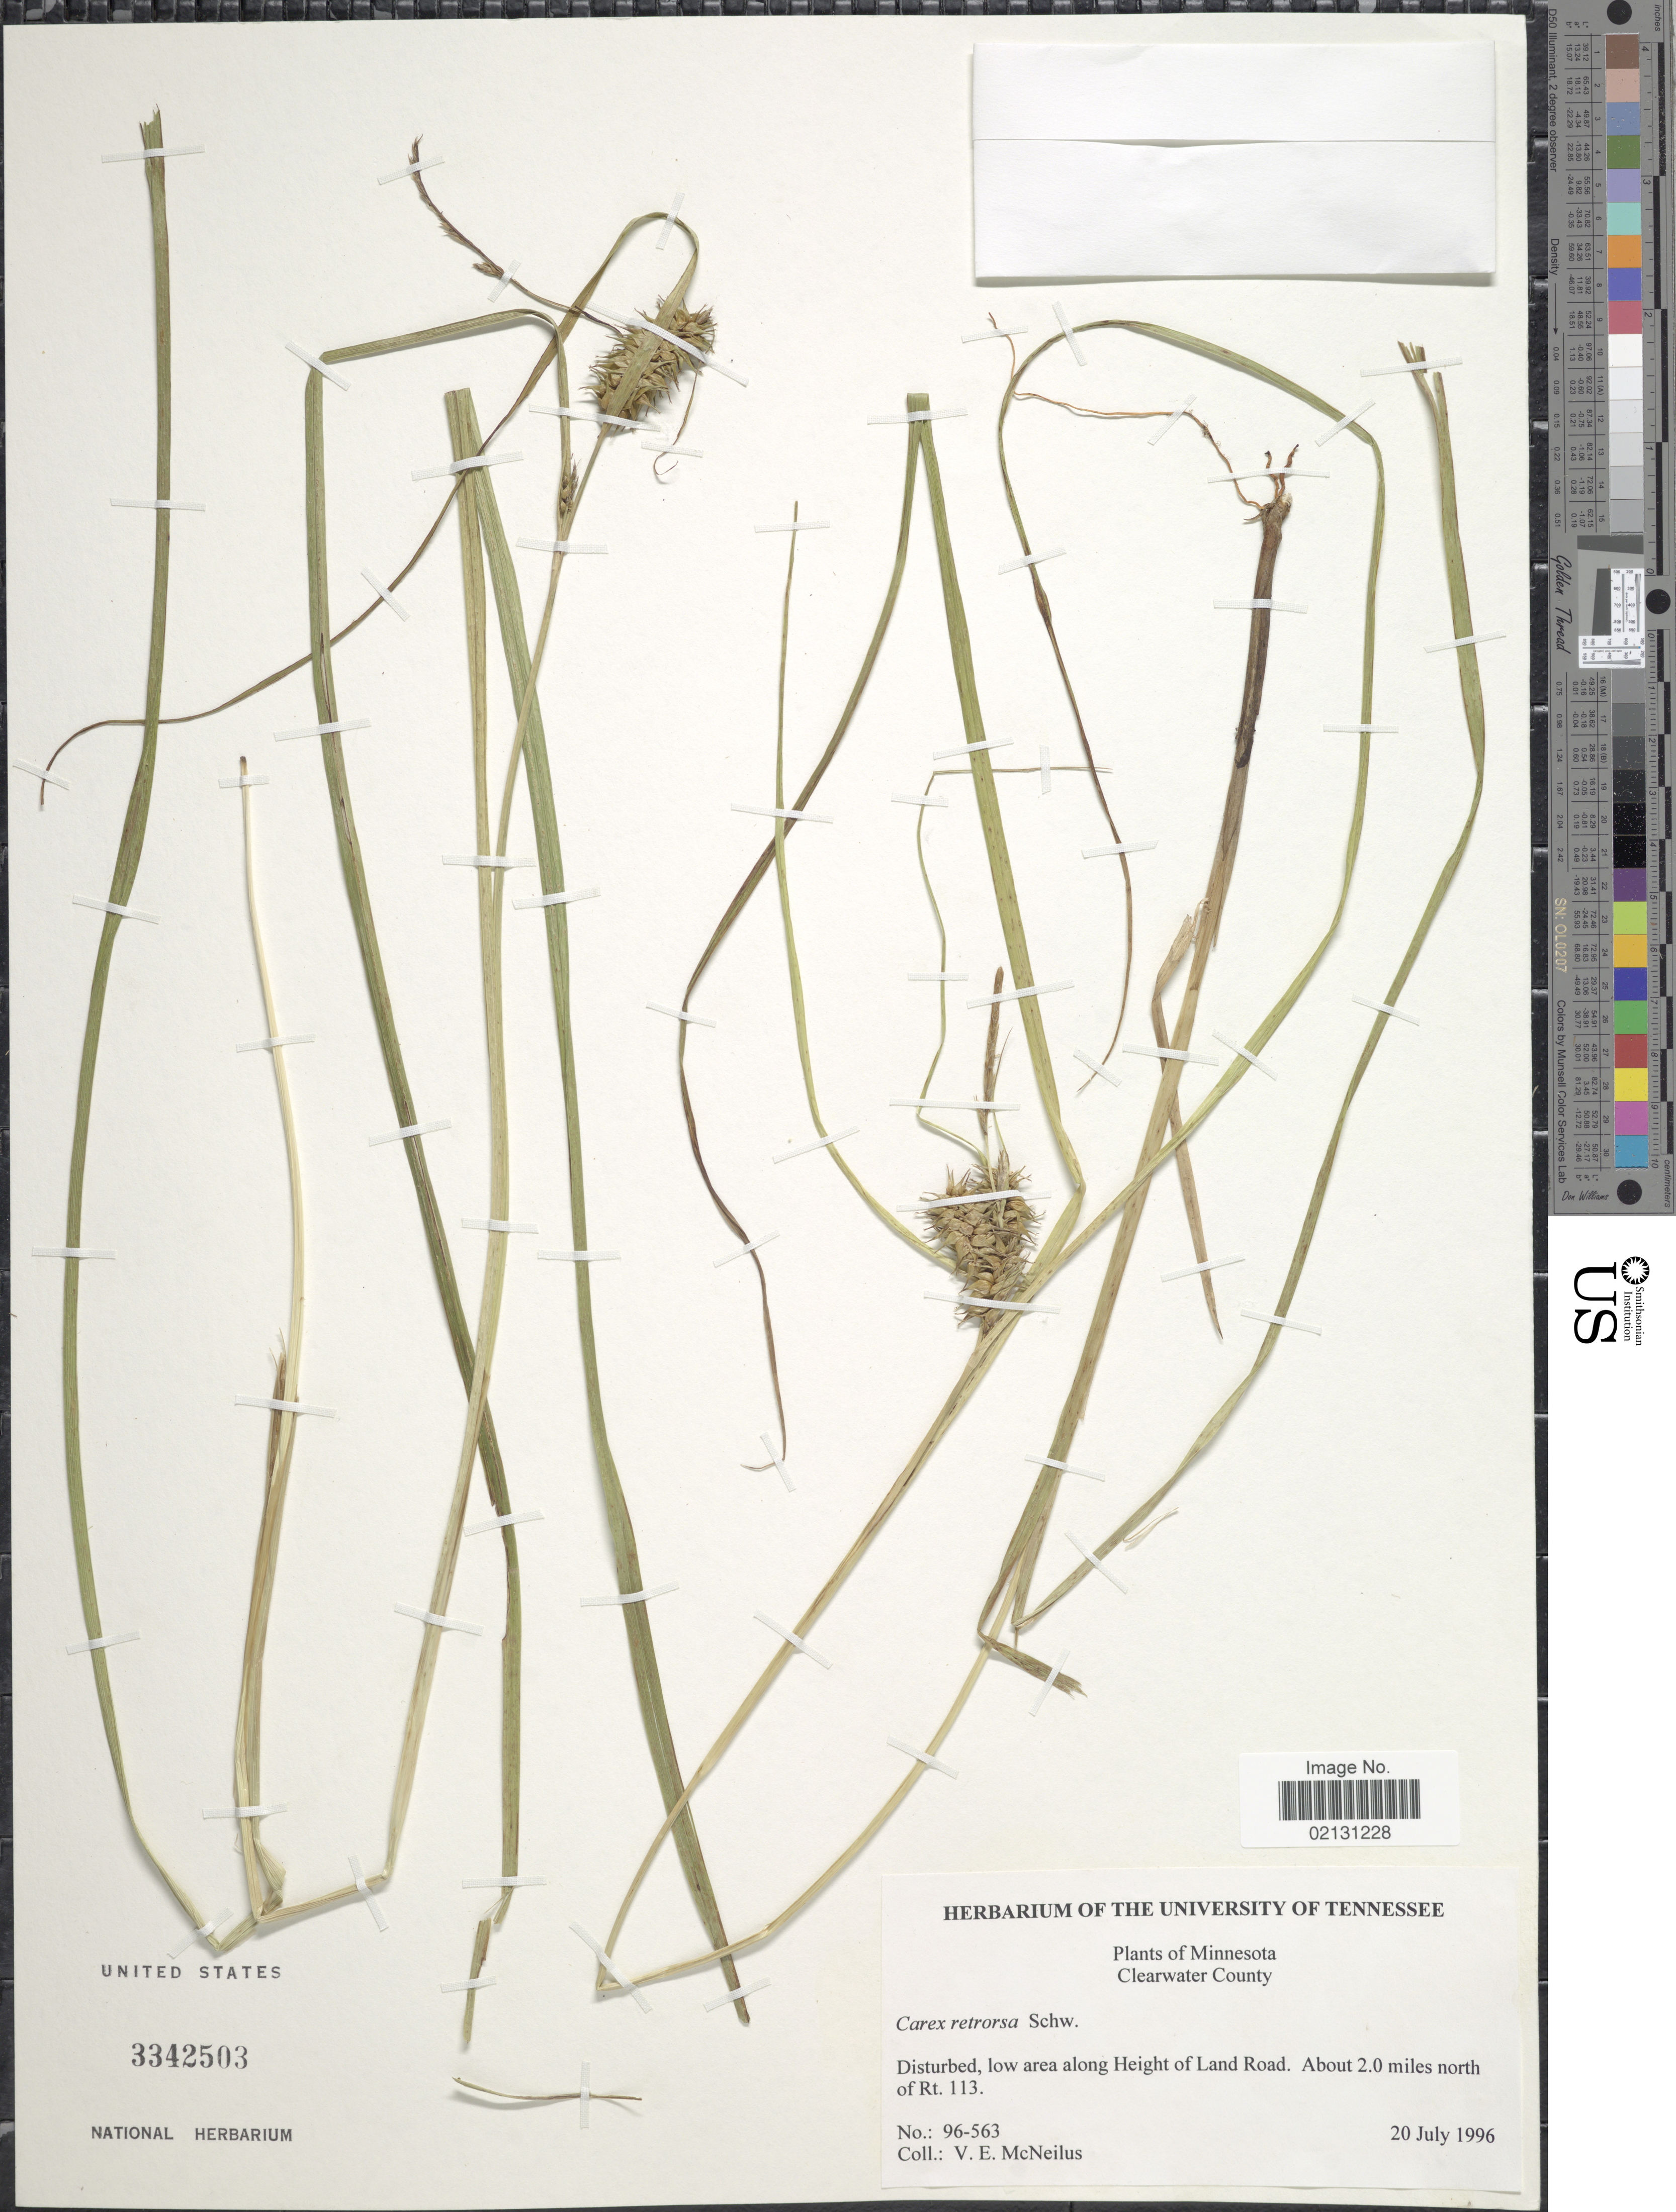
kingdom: Plantae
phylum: Tracheophyta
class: Liliopsida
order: Poales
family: Cyperaceae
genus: Carex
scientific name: Carex retrorsa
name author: Schwein.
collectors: V. Mcneilus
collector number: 96-563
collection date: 1996-07-20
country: United States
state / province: Minnesota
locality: Clearwater County, Disturbed, low area along Height of Land Road. About 2.0 miles north of Rt. 113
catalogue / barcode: US 3342503